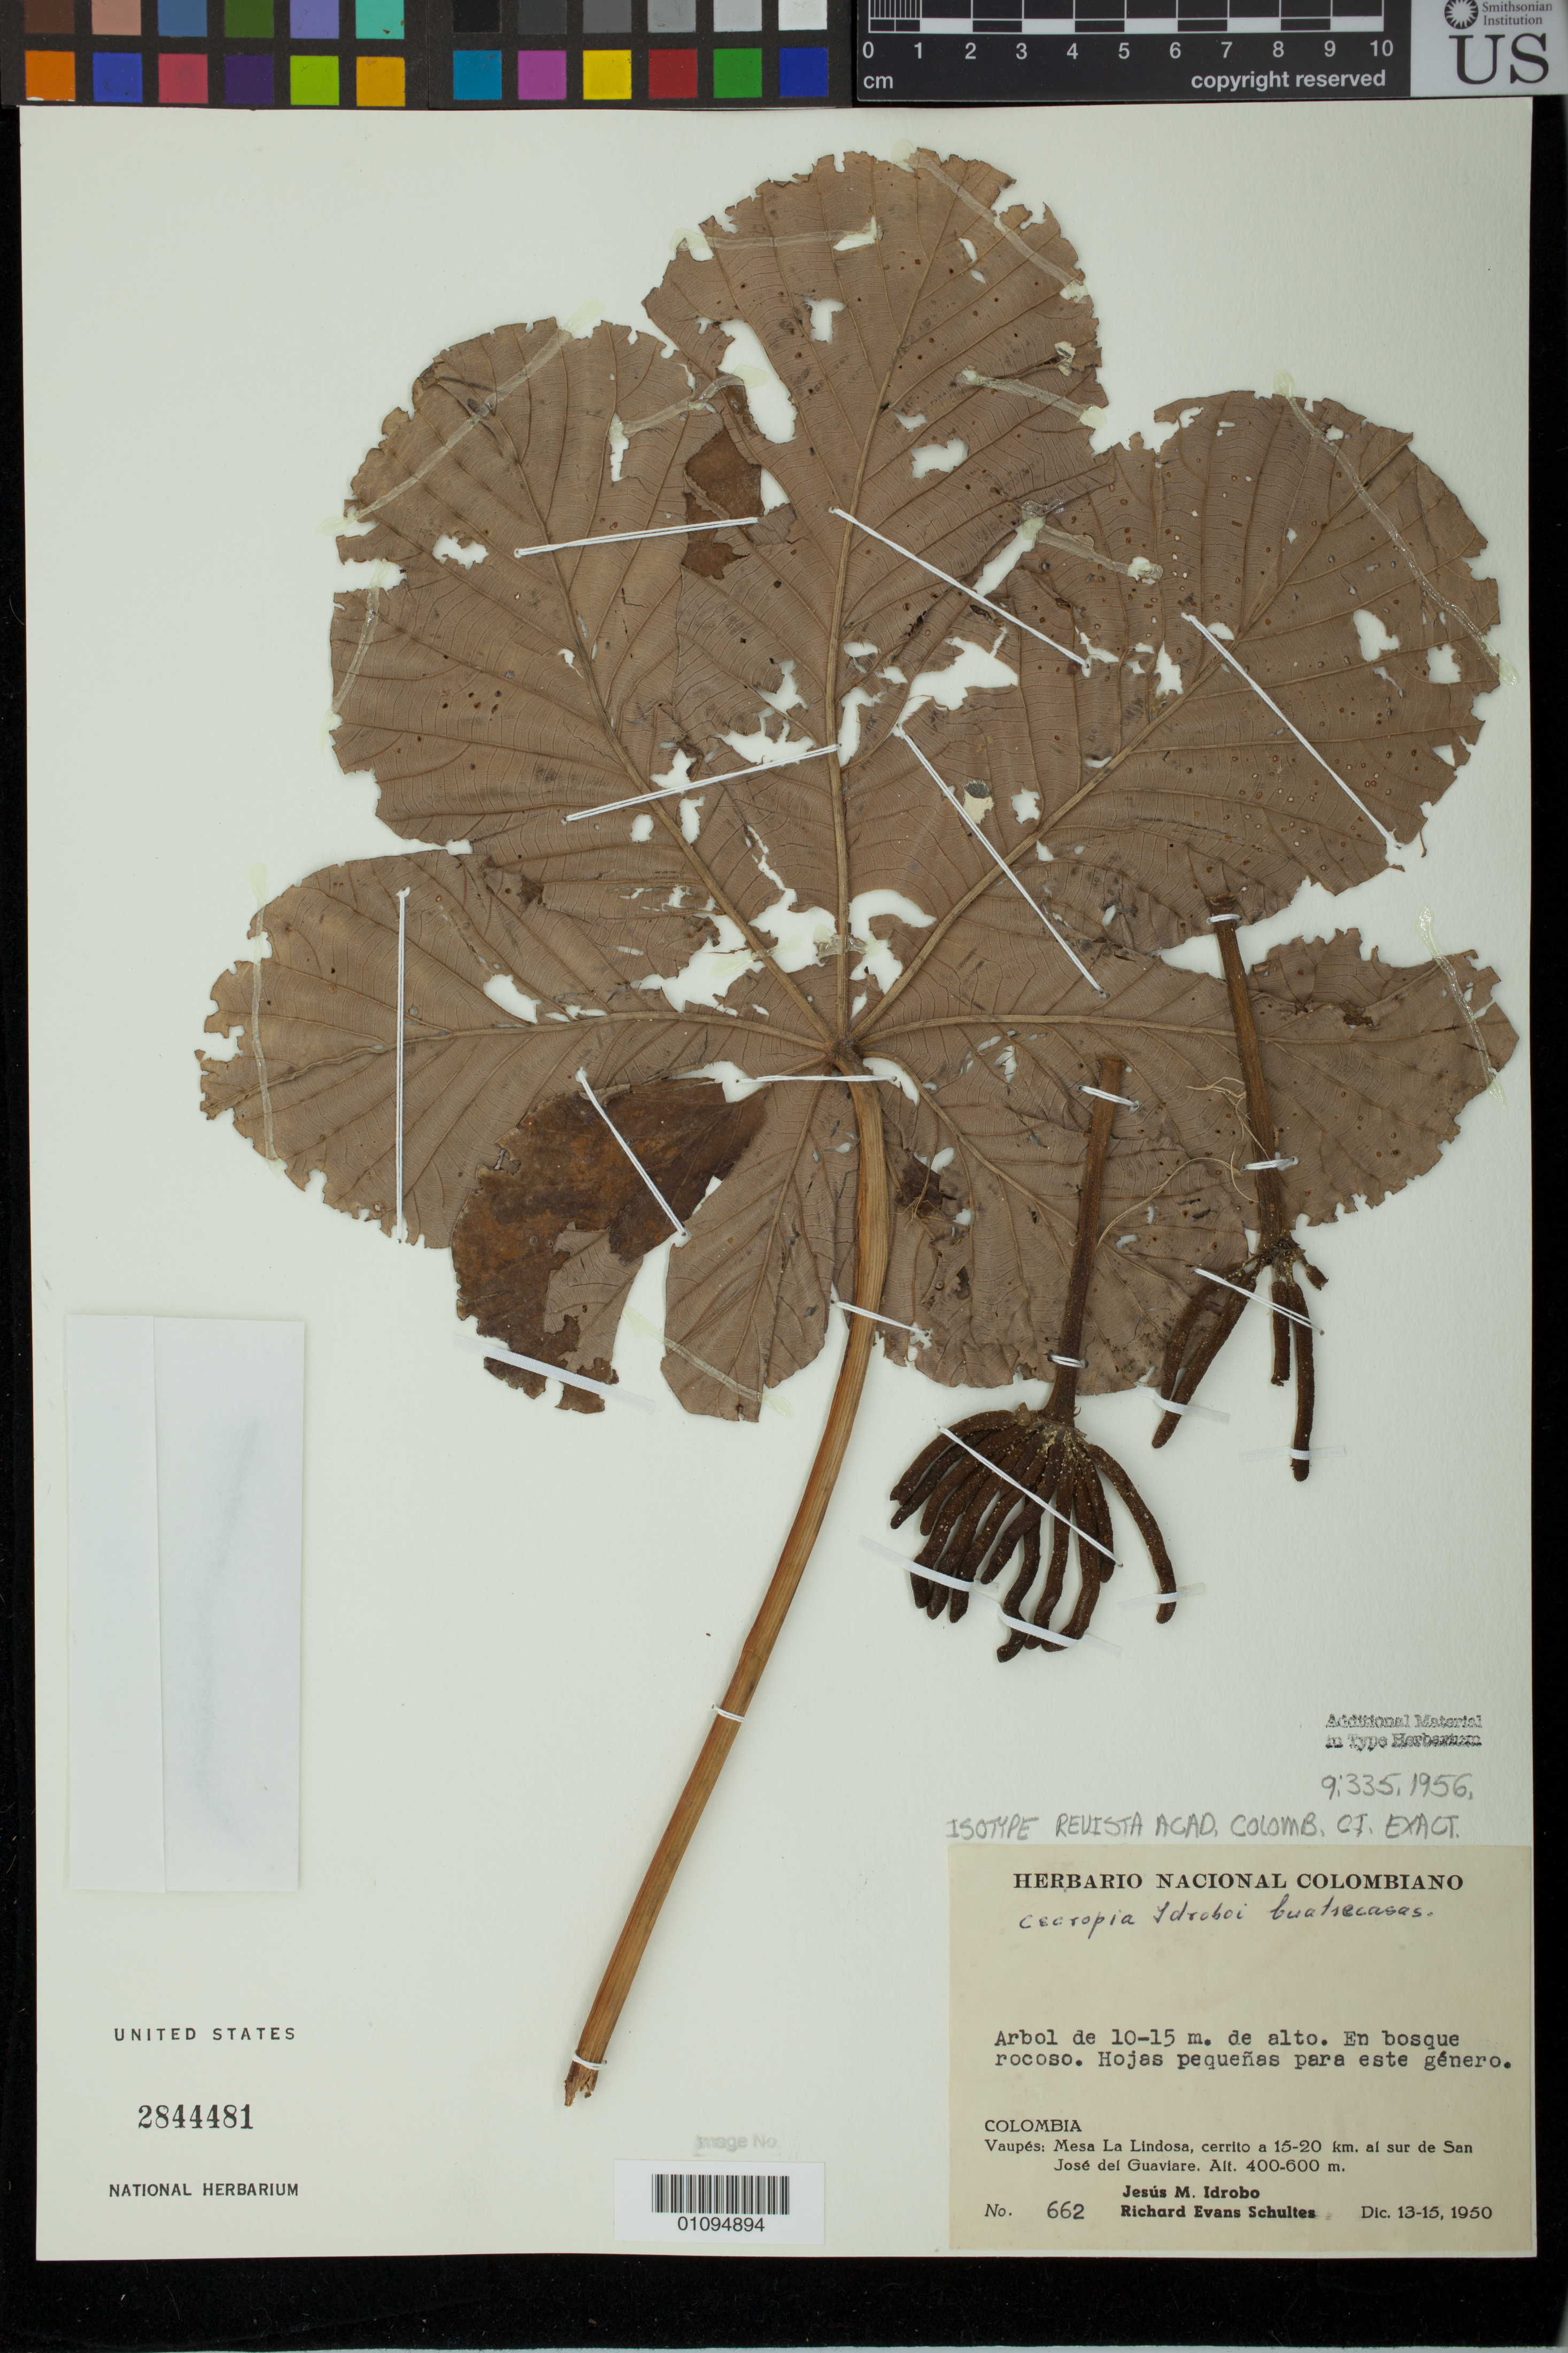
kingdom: Plantae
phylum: Tracheophyta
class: Magnoliopsida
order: Rosales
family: Urticaceae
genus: Cecropia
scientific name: Cecropia idroboi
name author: Cuatrec.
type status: Isotype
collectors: J. M. Idrobo & R. E. Schultes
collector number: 662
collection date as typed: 13 Dec 1950 to 15 Dec 1950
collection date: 1950-12-13/1950-12-15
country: Colombia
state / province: Vaupés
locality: Mesa de La Lindosa, Cerrito a 15-20 km al S de San Jose del Guaviare.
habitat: En bosque rocoso. Hojas pequenas para este genero.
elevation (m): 400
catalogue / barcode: US 2844481